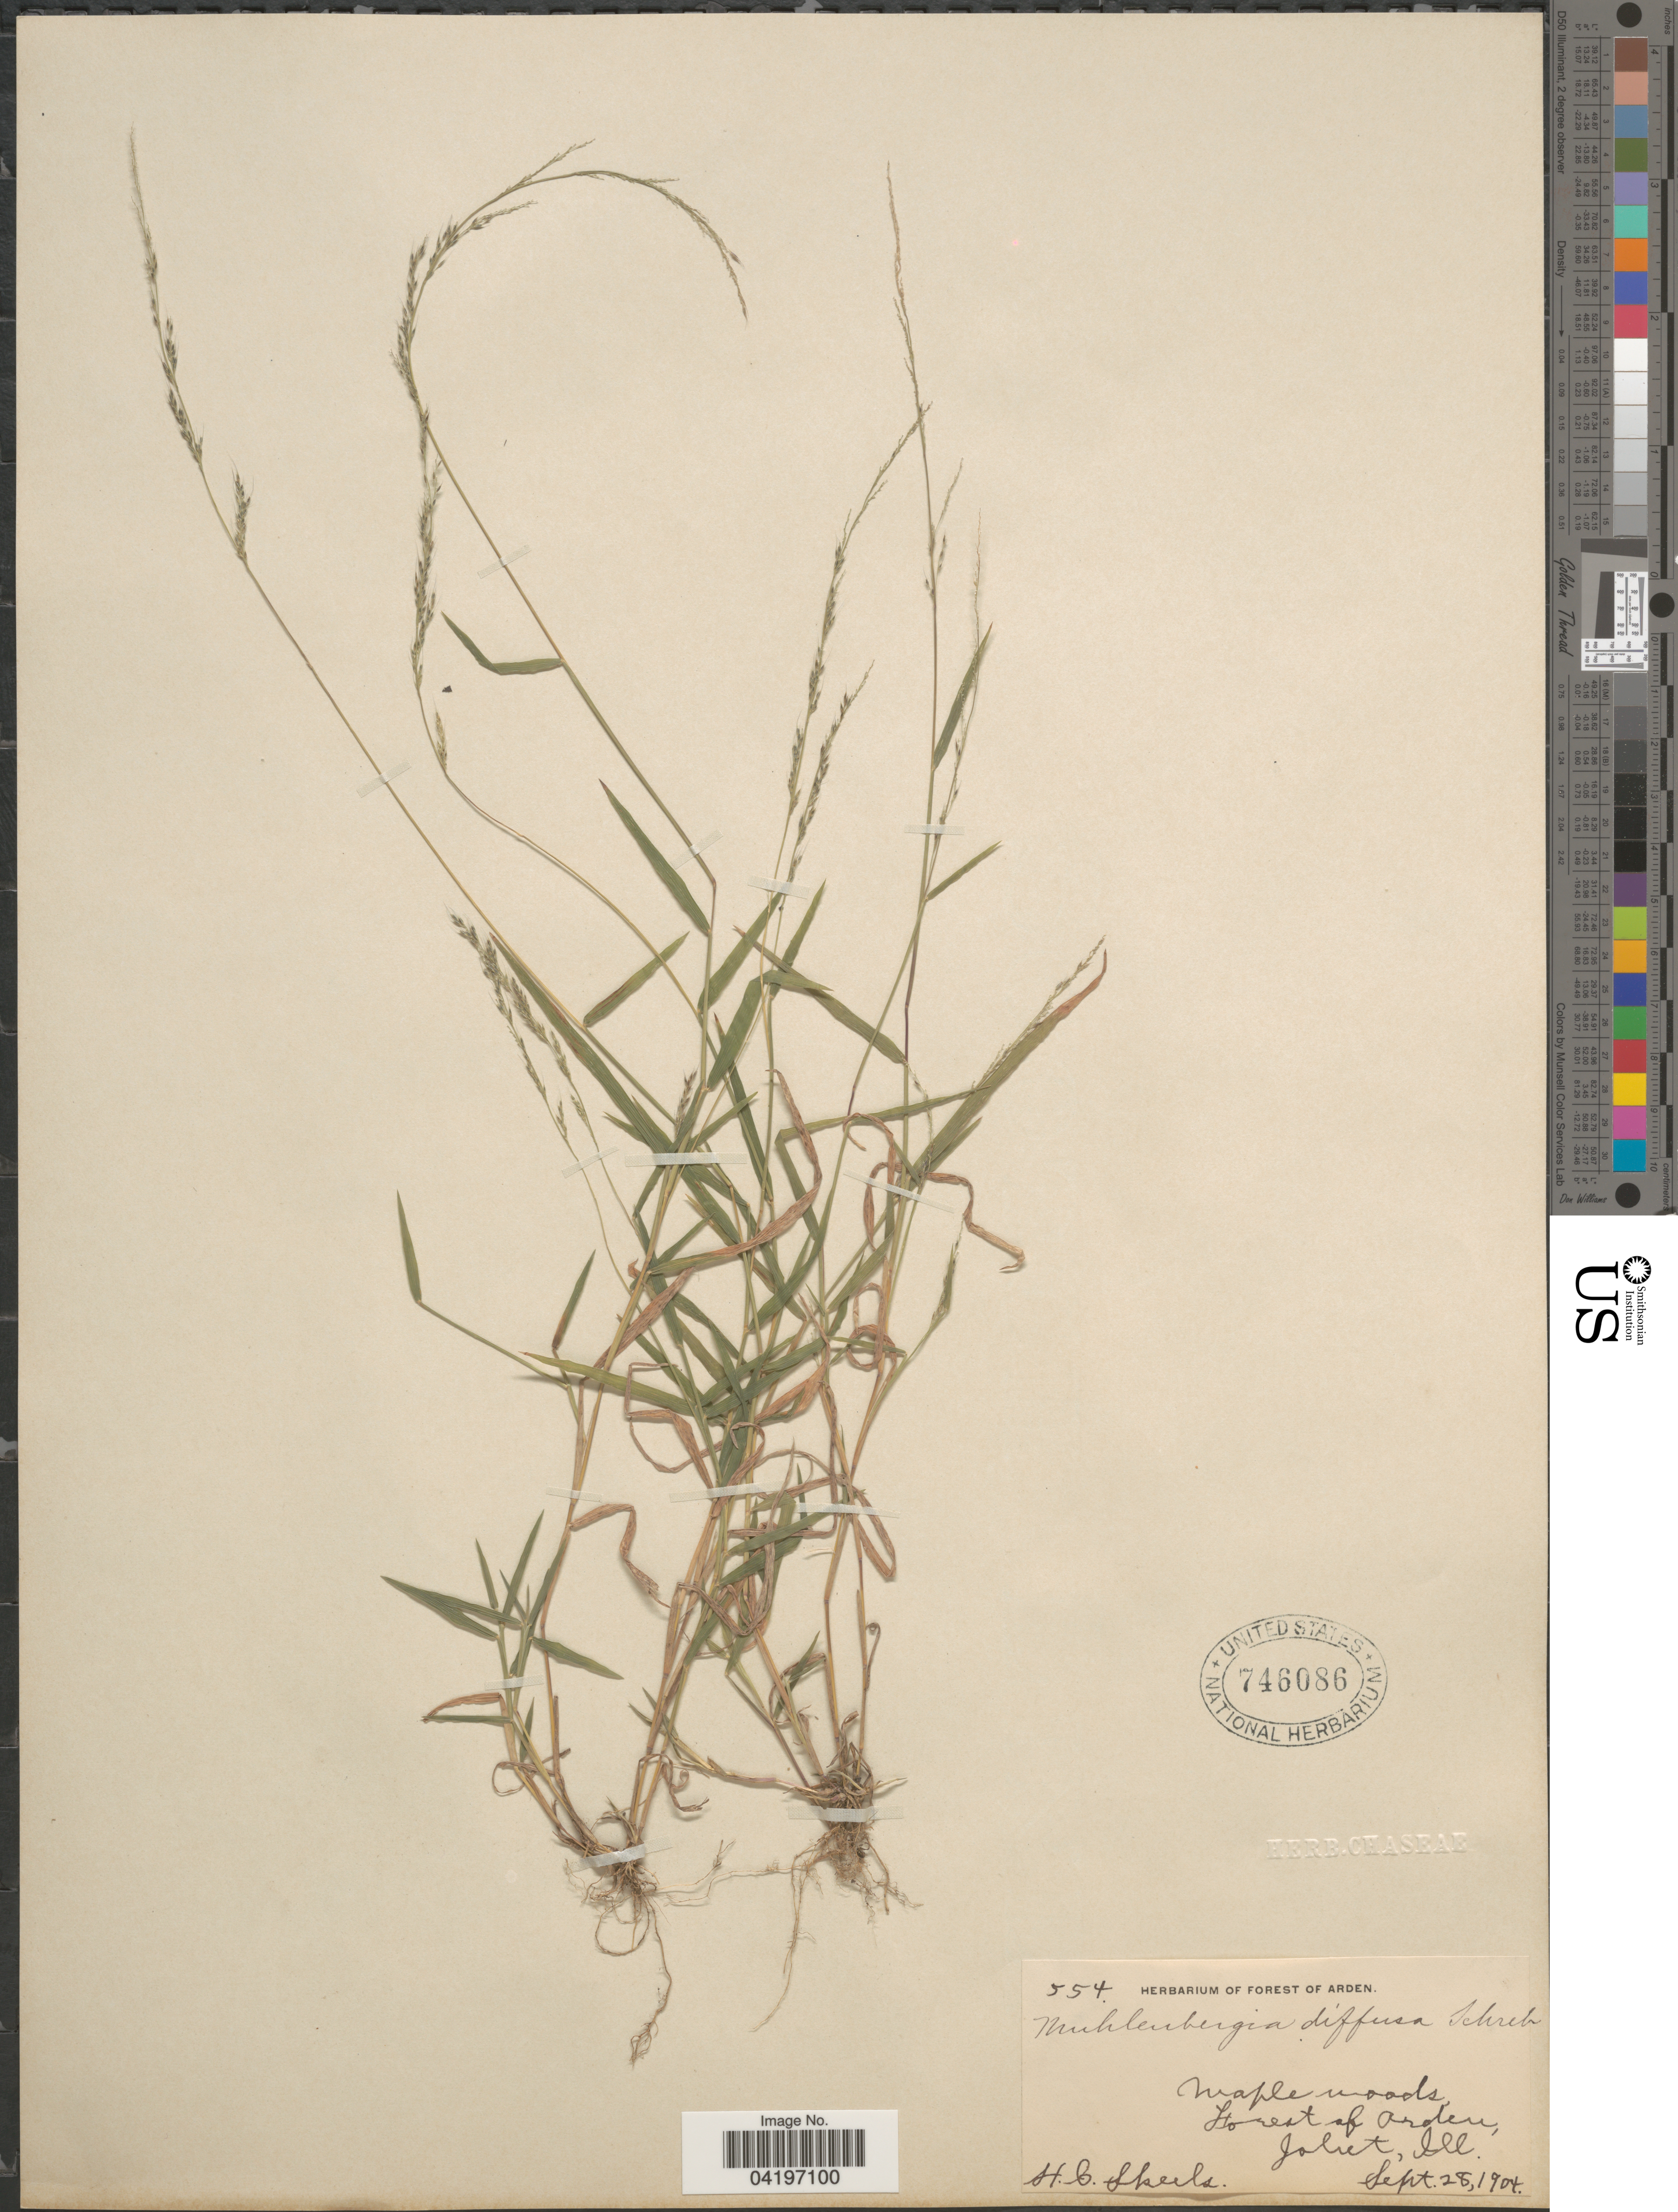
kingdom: Plantae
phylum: Tracheophyta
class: Liliopsida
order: Poales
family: Poaceae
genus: Muhlenbergia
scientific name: Muhlenbergia schreberi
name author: J.F. Gmel.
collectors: H. Skeels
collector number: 554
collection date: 1904-09-28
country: United States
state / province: Illinois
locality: Forest of Arden, Joliet.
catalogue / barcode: US 746086